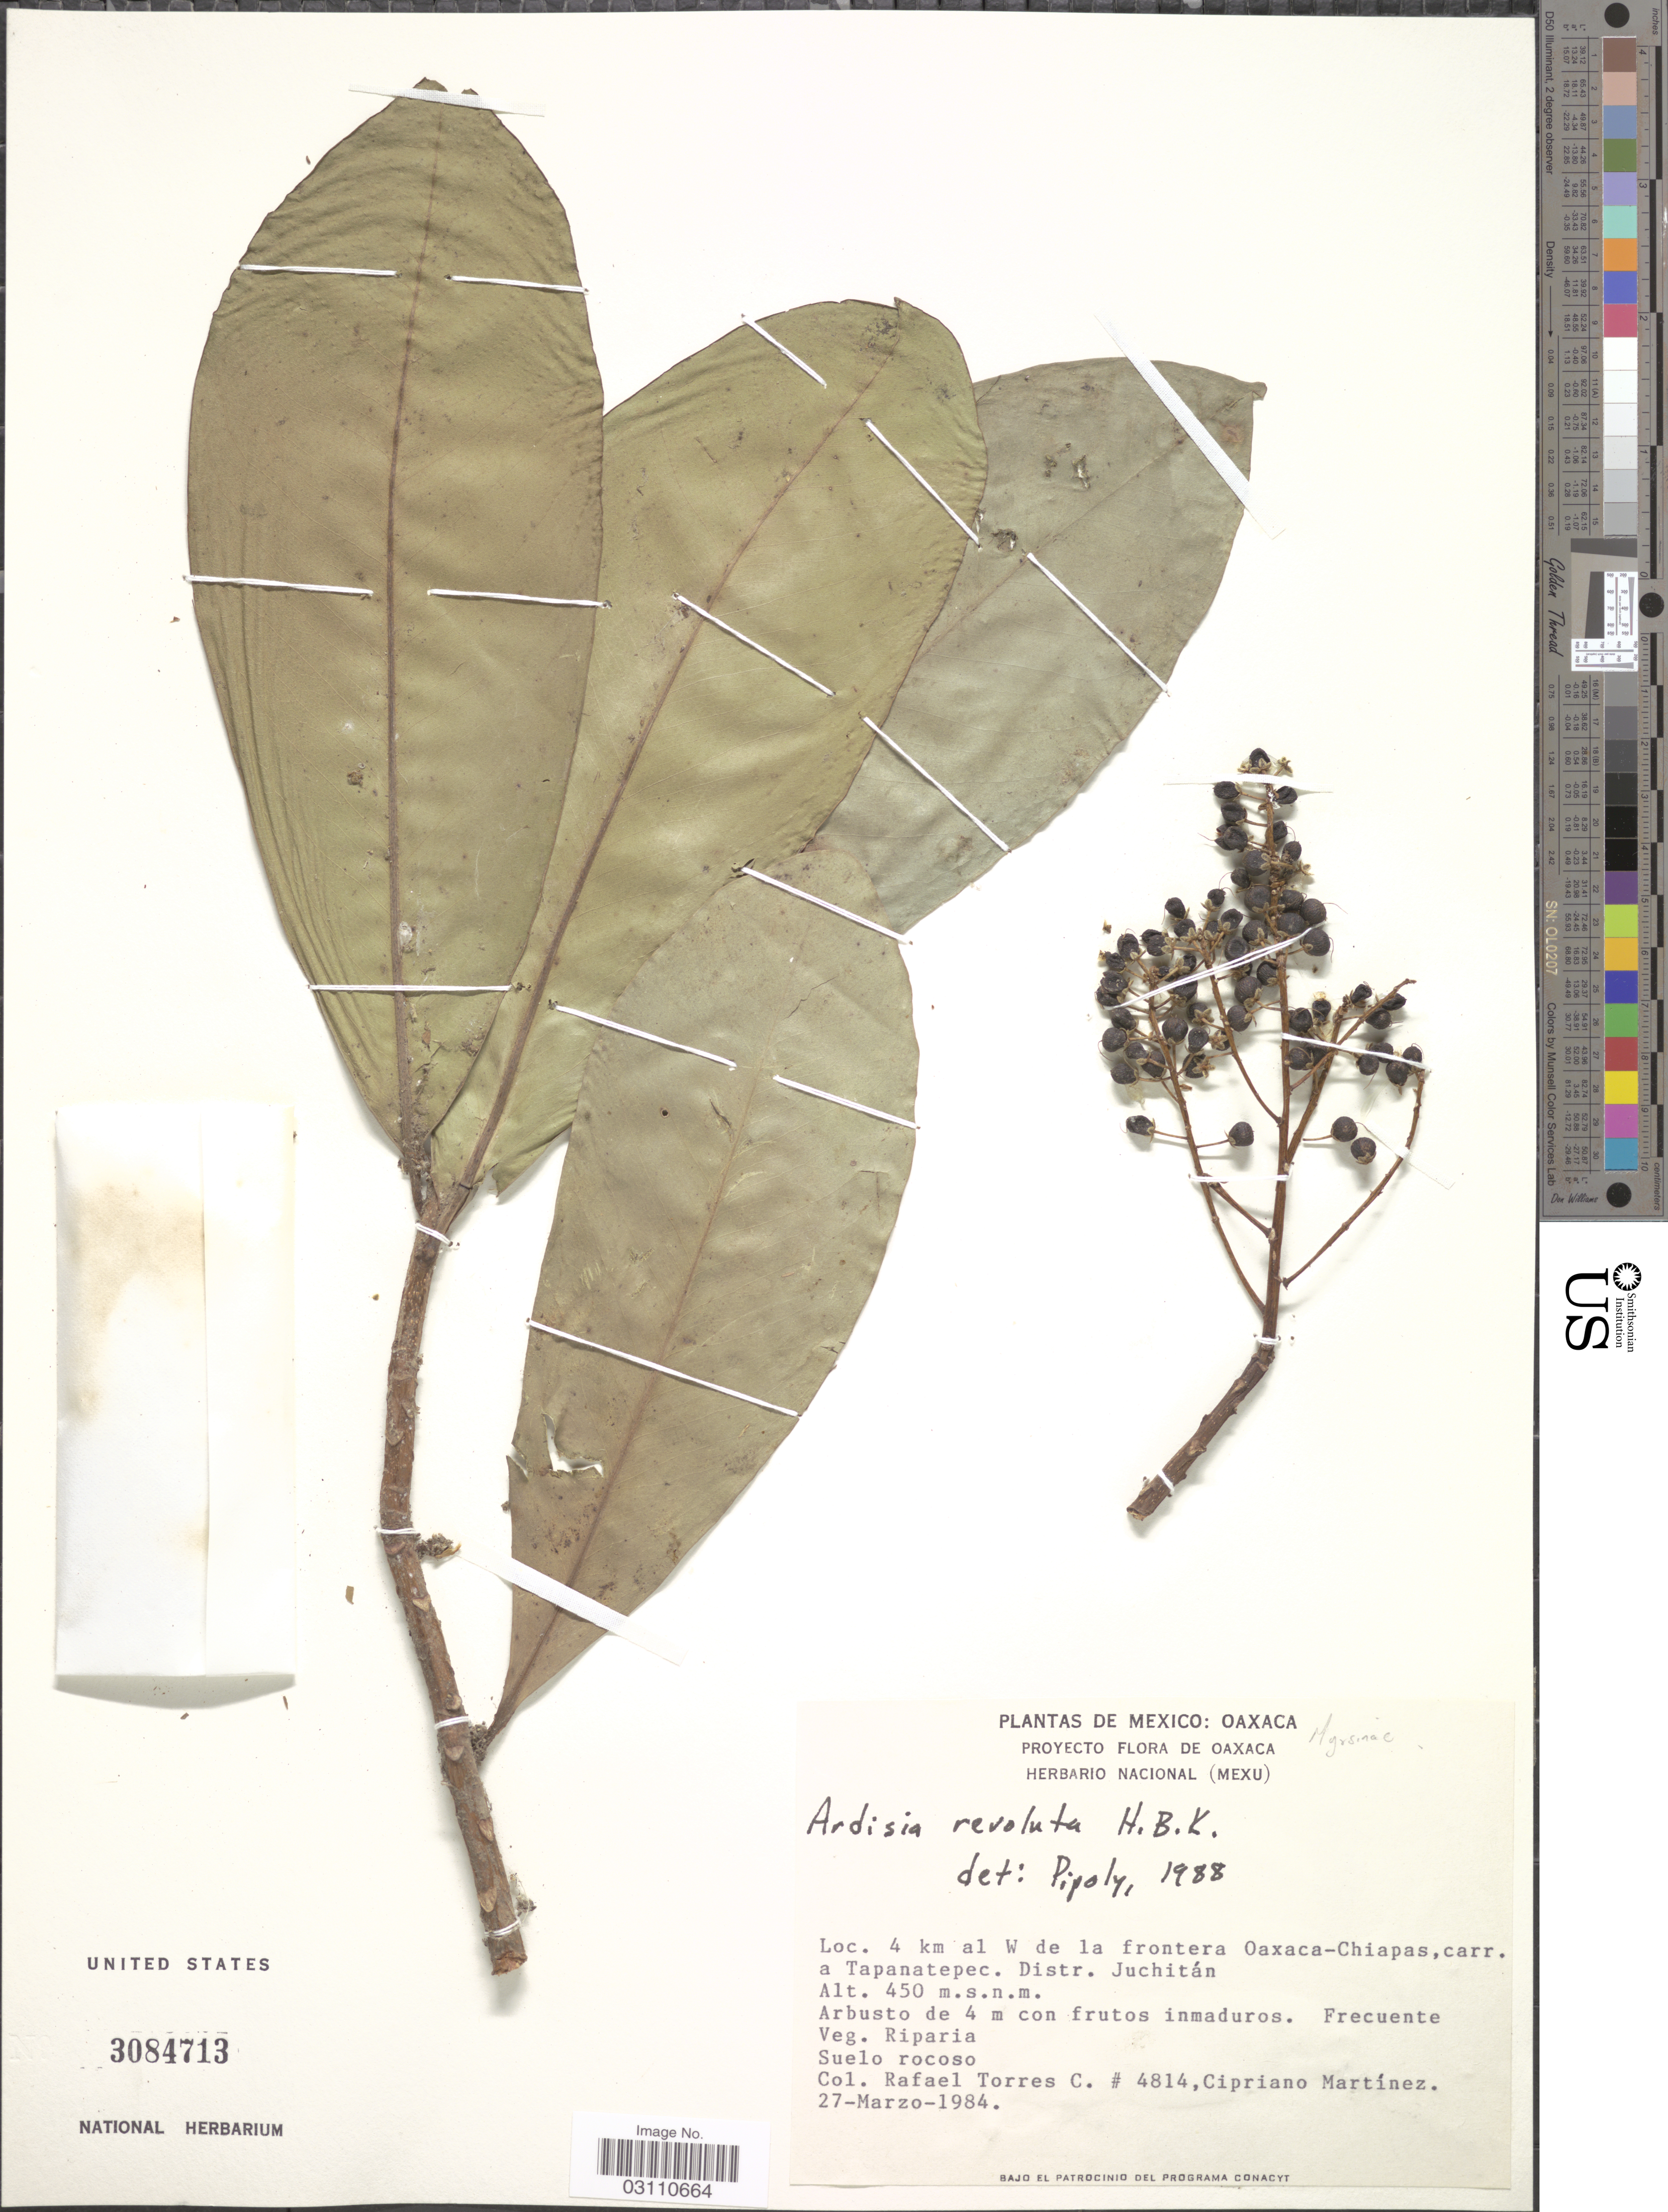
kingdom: Plantae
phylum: Tracheophyta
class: Magnoliopsida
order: Ericales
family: Primulaceae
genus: Ardisia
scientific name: Ardisia revoluta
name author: Kunth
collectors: R. Torres C. & C. Martínez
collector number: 4814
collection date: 1984-03-27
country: Mexico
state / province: Oaxaca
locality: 4 km al W de la frontera Oaxaca-Chiapas, carr. a Tapanatepec. Distr. Juchitán.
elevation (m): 450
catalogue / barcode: US 3084713